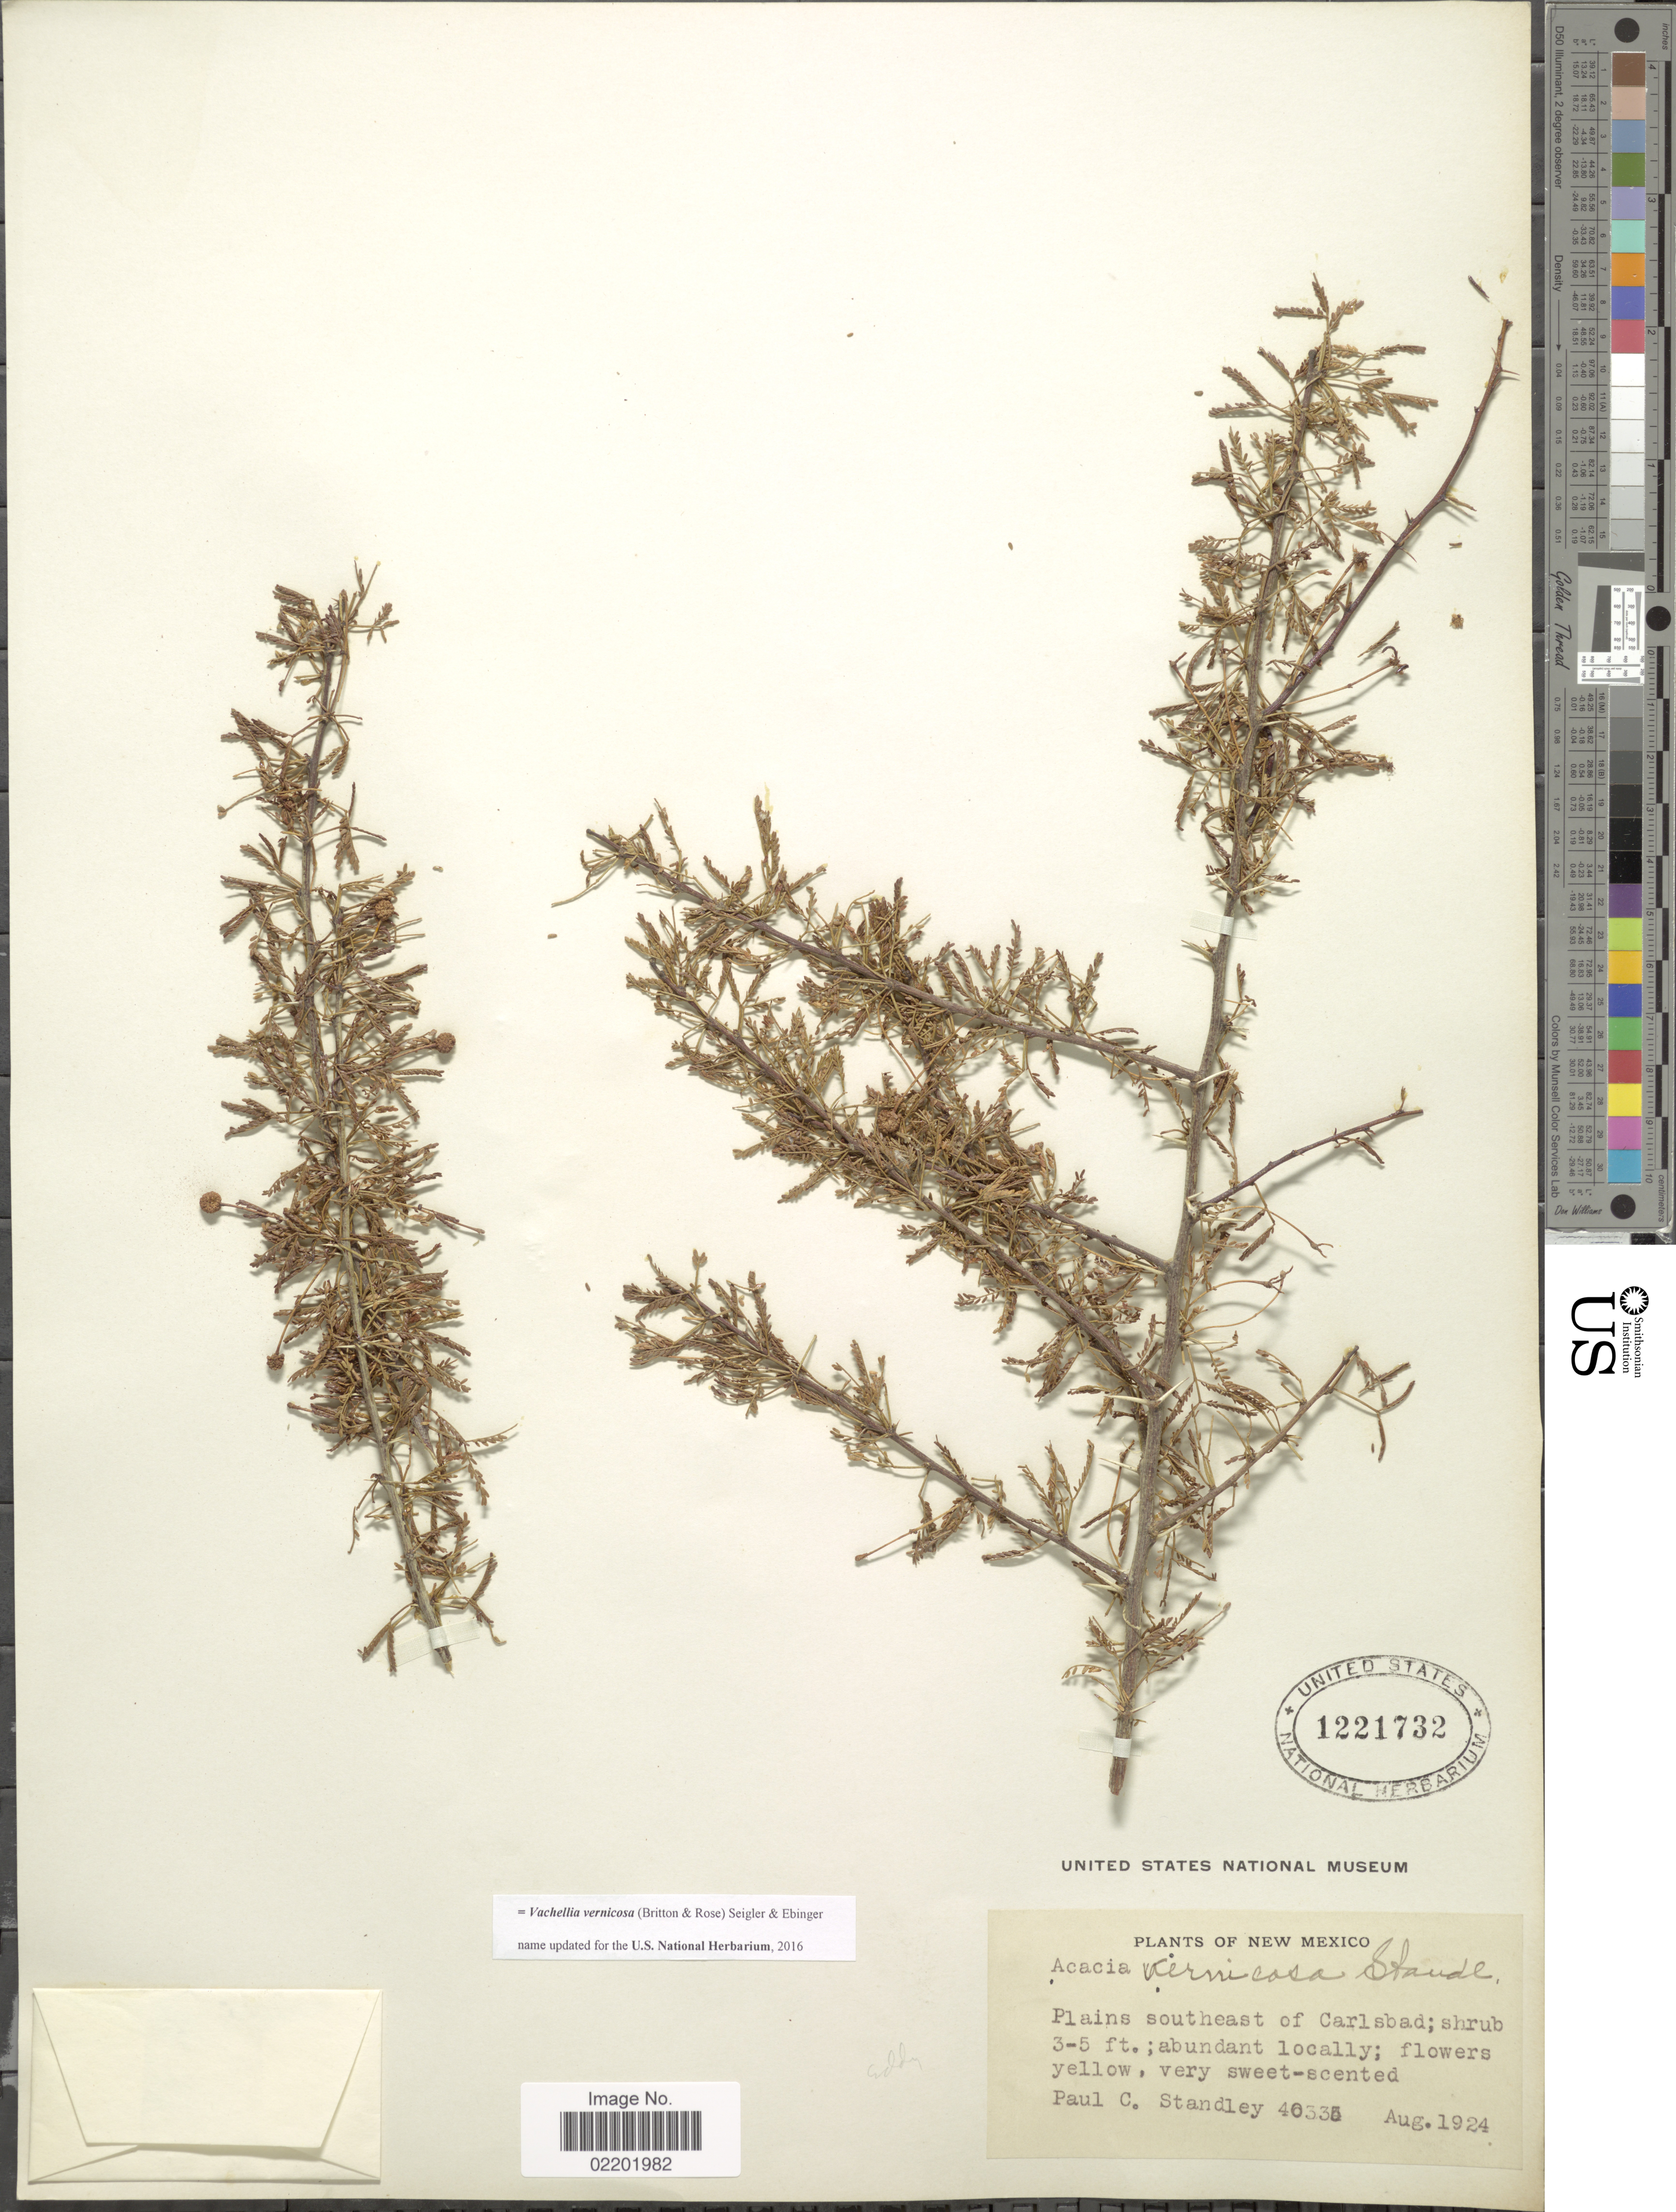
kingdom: Plantae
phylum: Tracheophyta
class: Magnoliopsida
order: Fabales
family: Fabaceae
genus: Vachellia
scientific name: Vachellia vernicosa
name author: (Britton & Rose) Seigler & Ebinger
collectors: P. C. Standley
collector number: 40335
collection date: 1924-08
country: United States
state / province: New Mexico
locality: Plains southeast of Carlsbad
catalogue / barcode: US 1221732